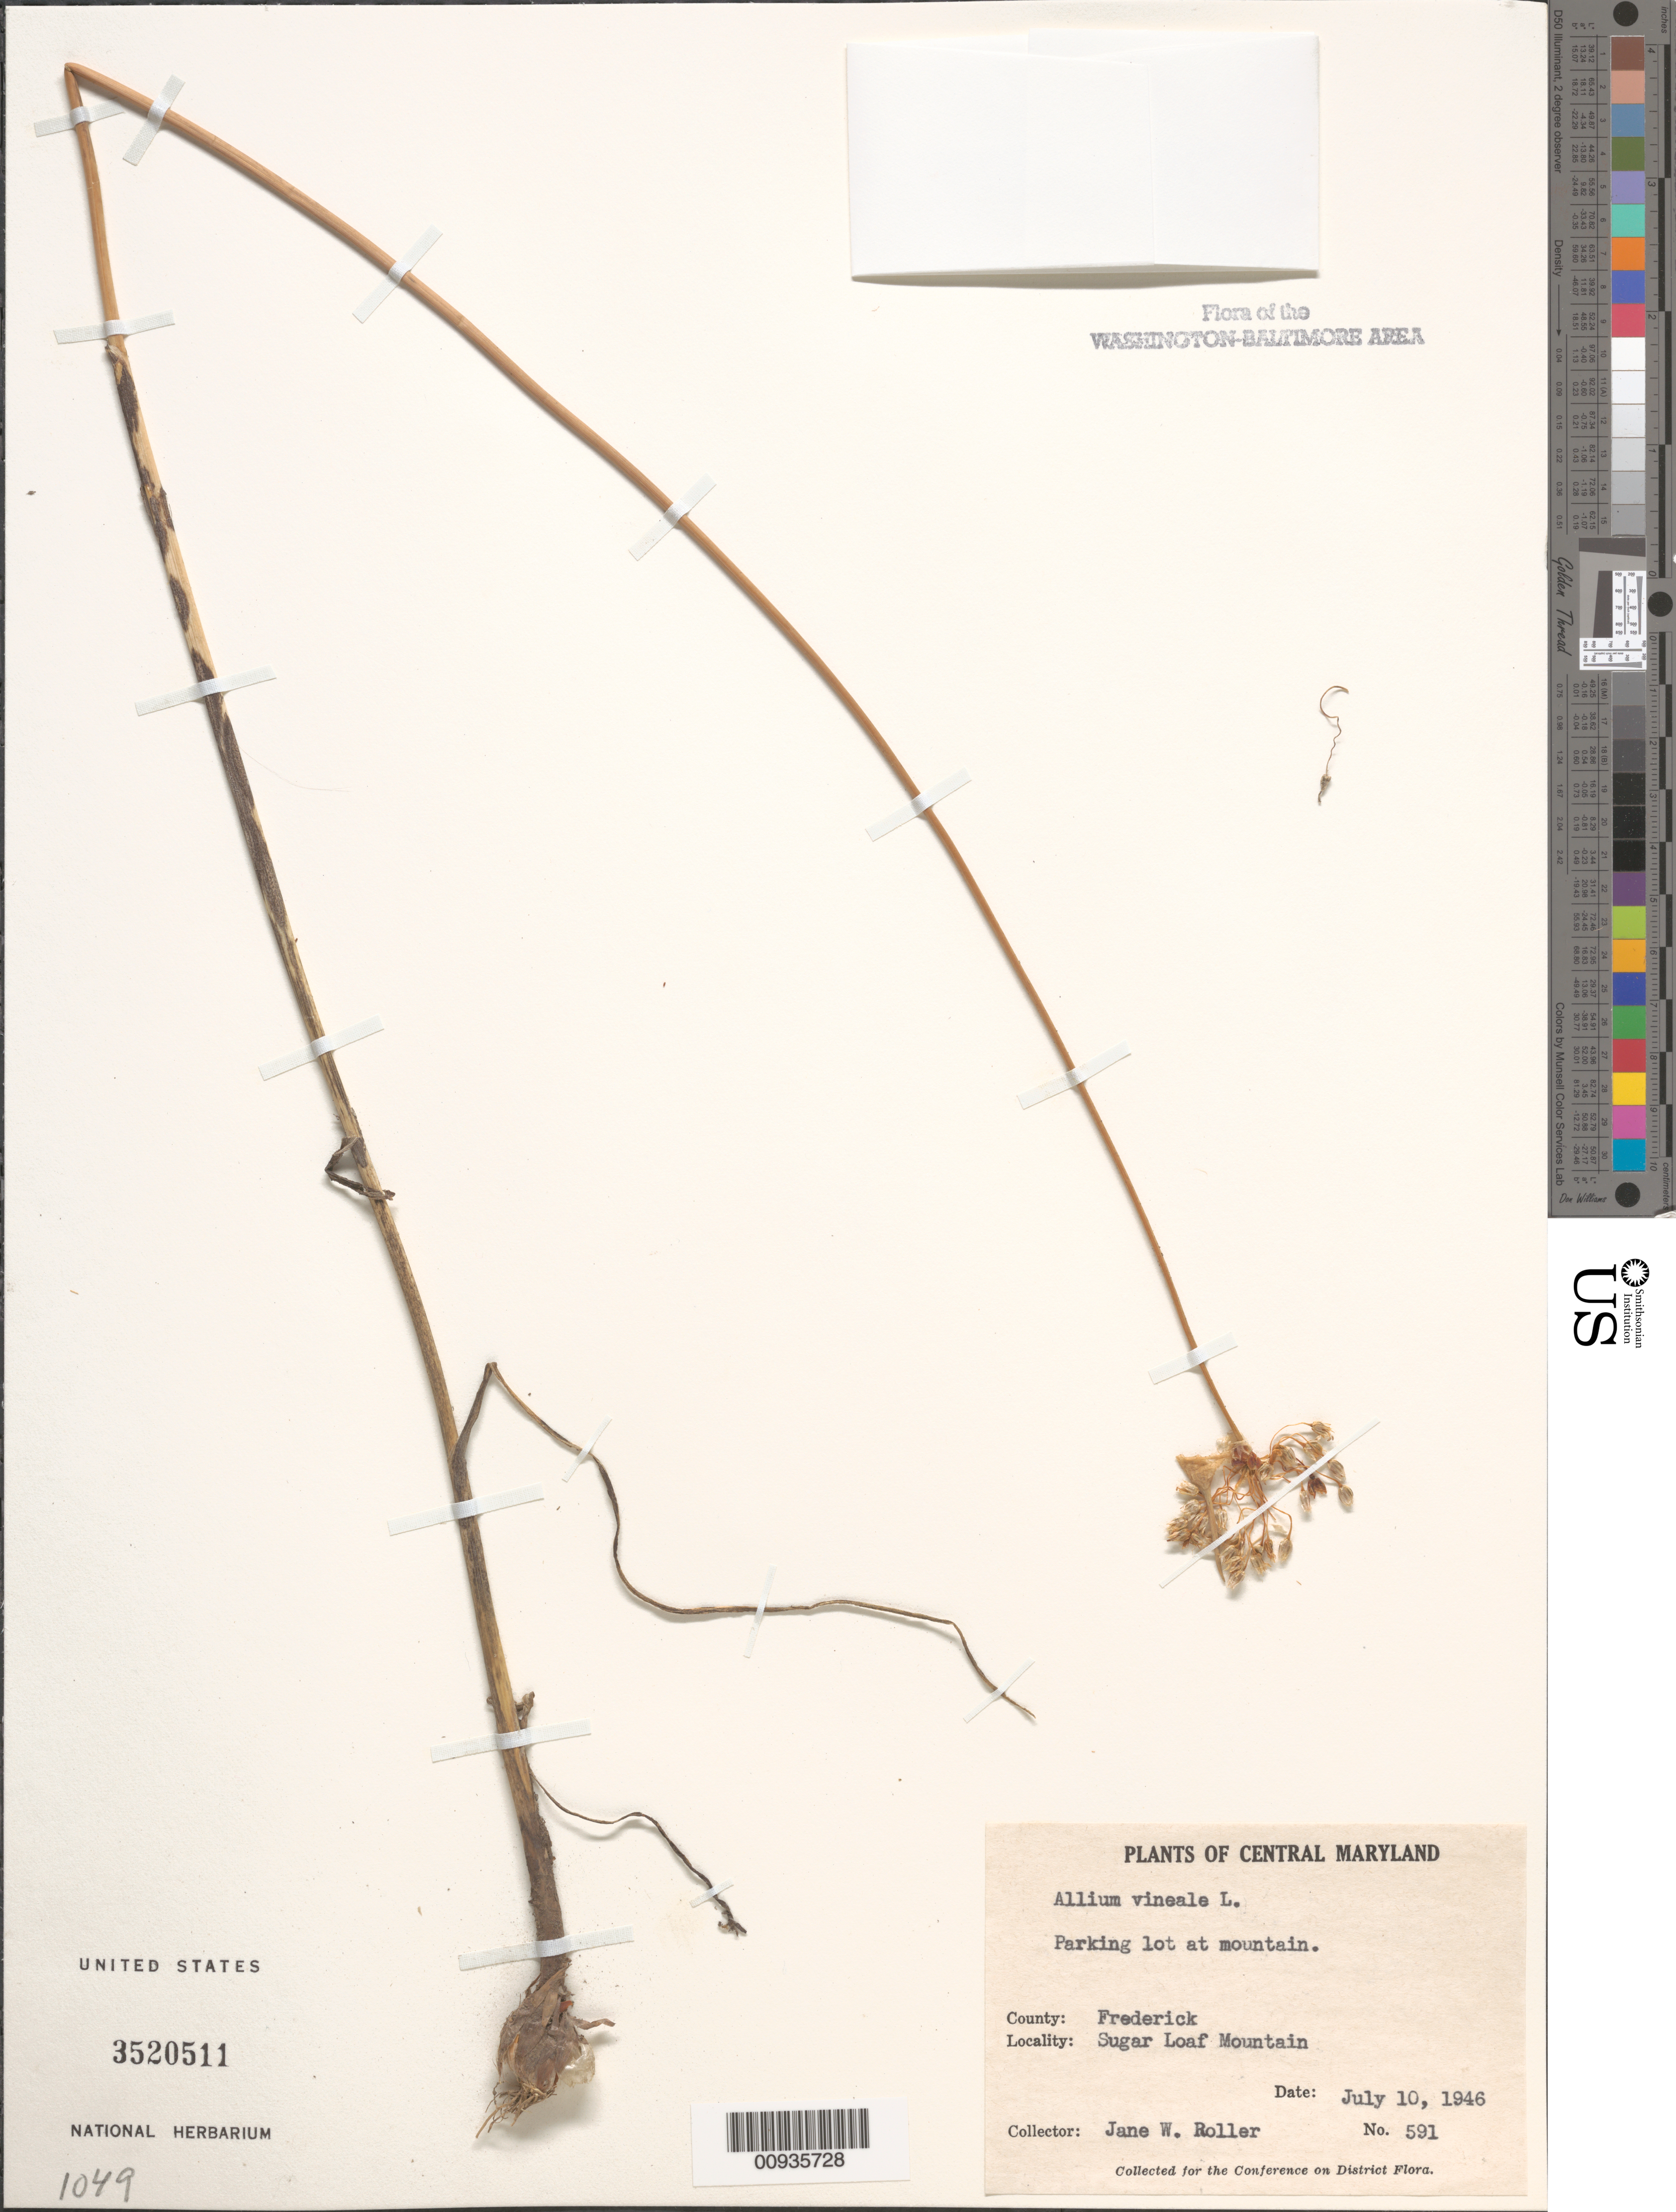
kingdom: Plantae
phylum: Tracheophyta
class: Liliopsida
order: Asparagales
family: Amaryllidaceae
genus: Allium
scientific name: Allium vineale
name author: L.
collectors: J. W. Roller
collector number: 591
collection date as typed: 15 Jun 1946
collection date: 1946-06-15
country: United States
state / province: Maryland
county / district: Frederick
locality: Sugar Loaf Mountain, parking lot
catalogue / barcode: US 3520511